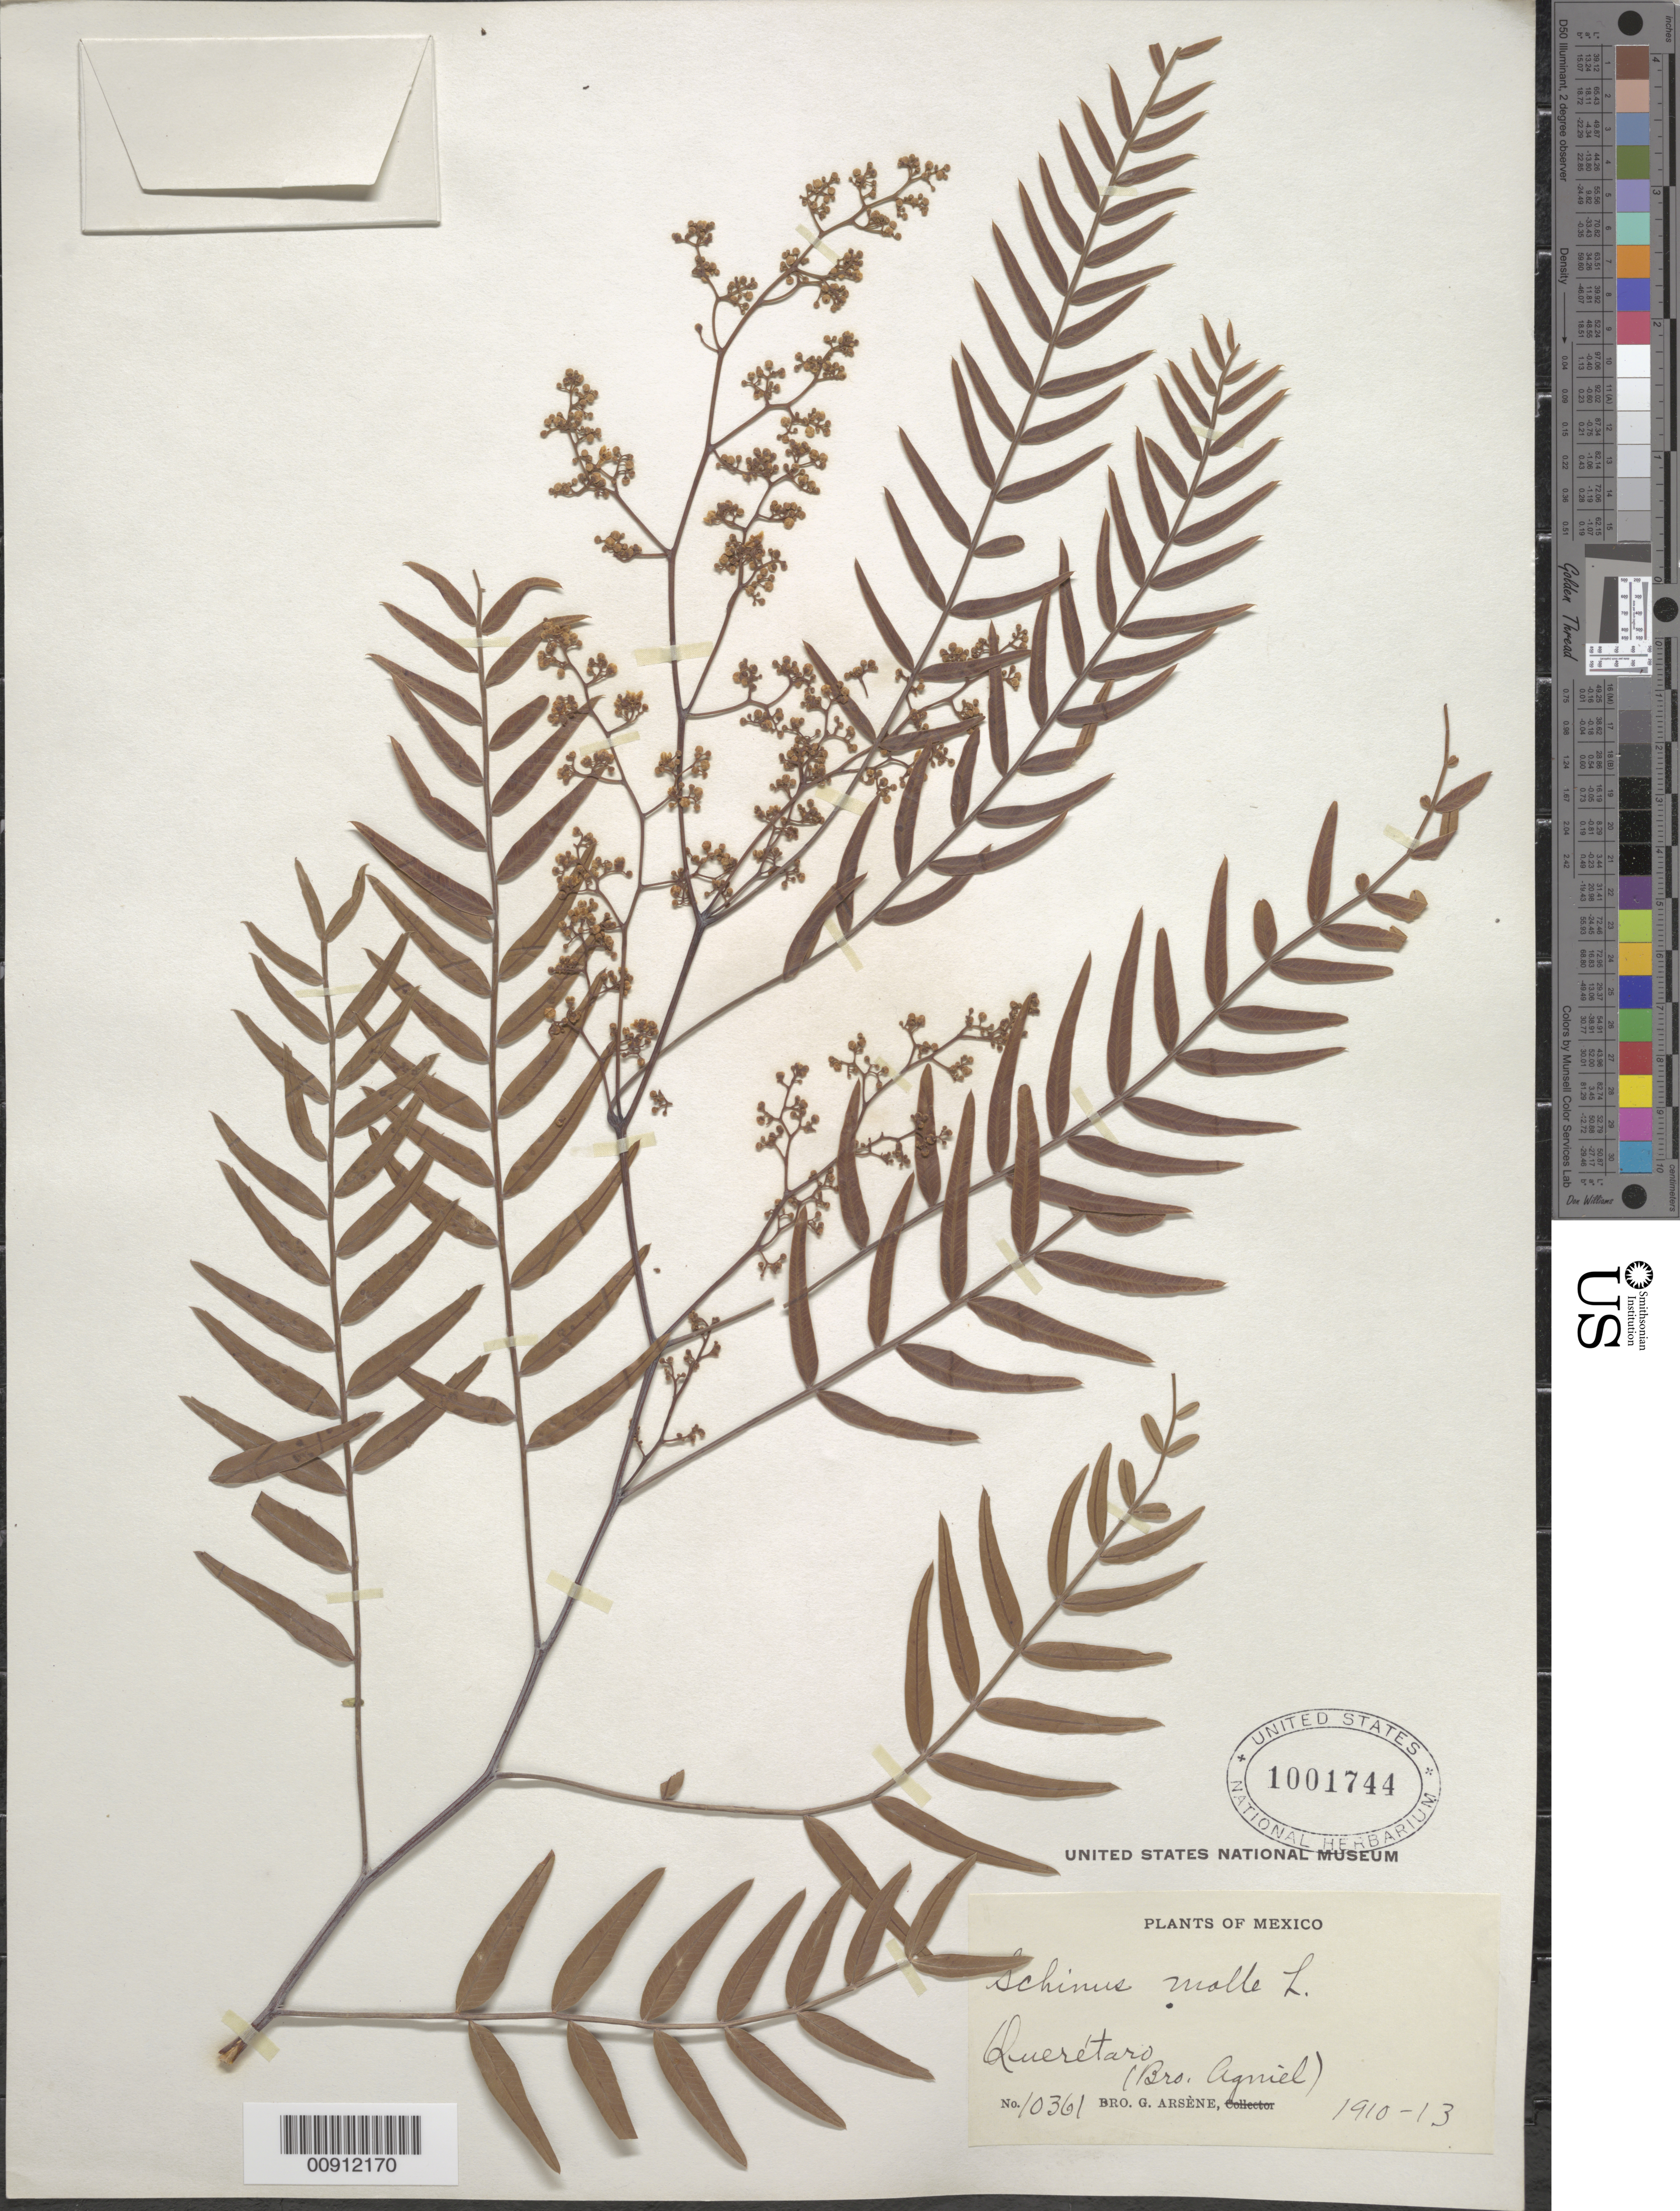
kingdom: Plantae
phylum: Tracheophyta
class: Magnoliopsida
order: Sapindales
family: Anacardiaceae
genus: Schinus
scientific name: Schinus areira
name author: L.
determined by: Mitchell, John D.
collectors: Bro. Agniel & Bro. G. Arsène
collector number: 10361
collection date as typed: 1910 to -- --- 1913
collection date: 1910/1913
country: Mexico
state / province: Querétaro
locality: Querétaro.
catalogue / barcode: US 1001744